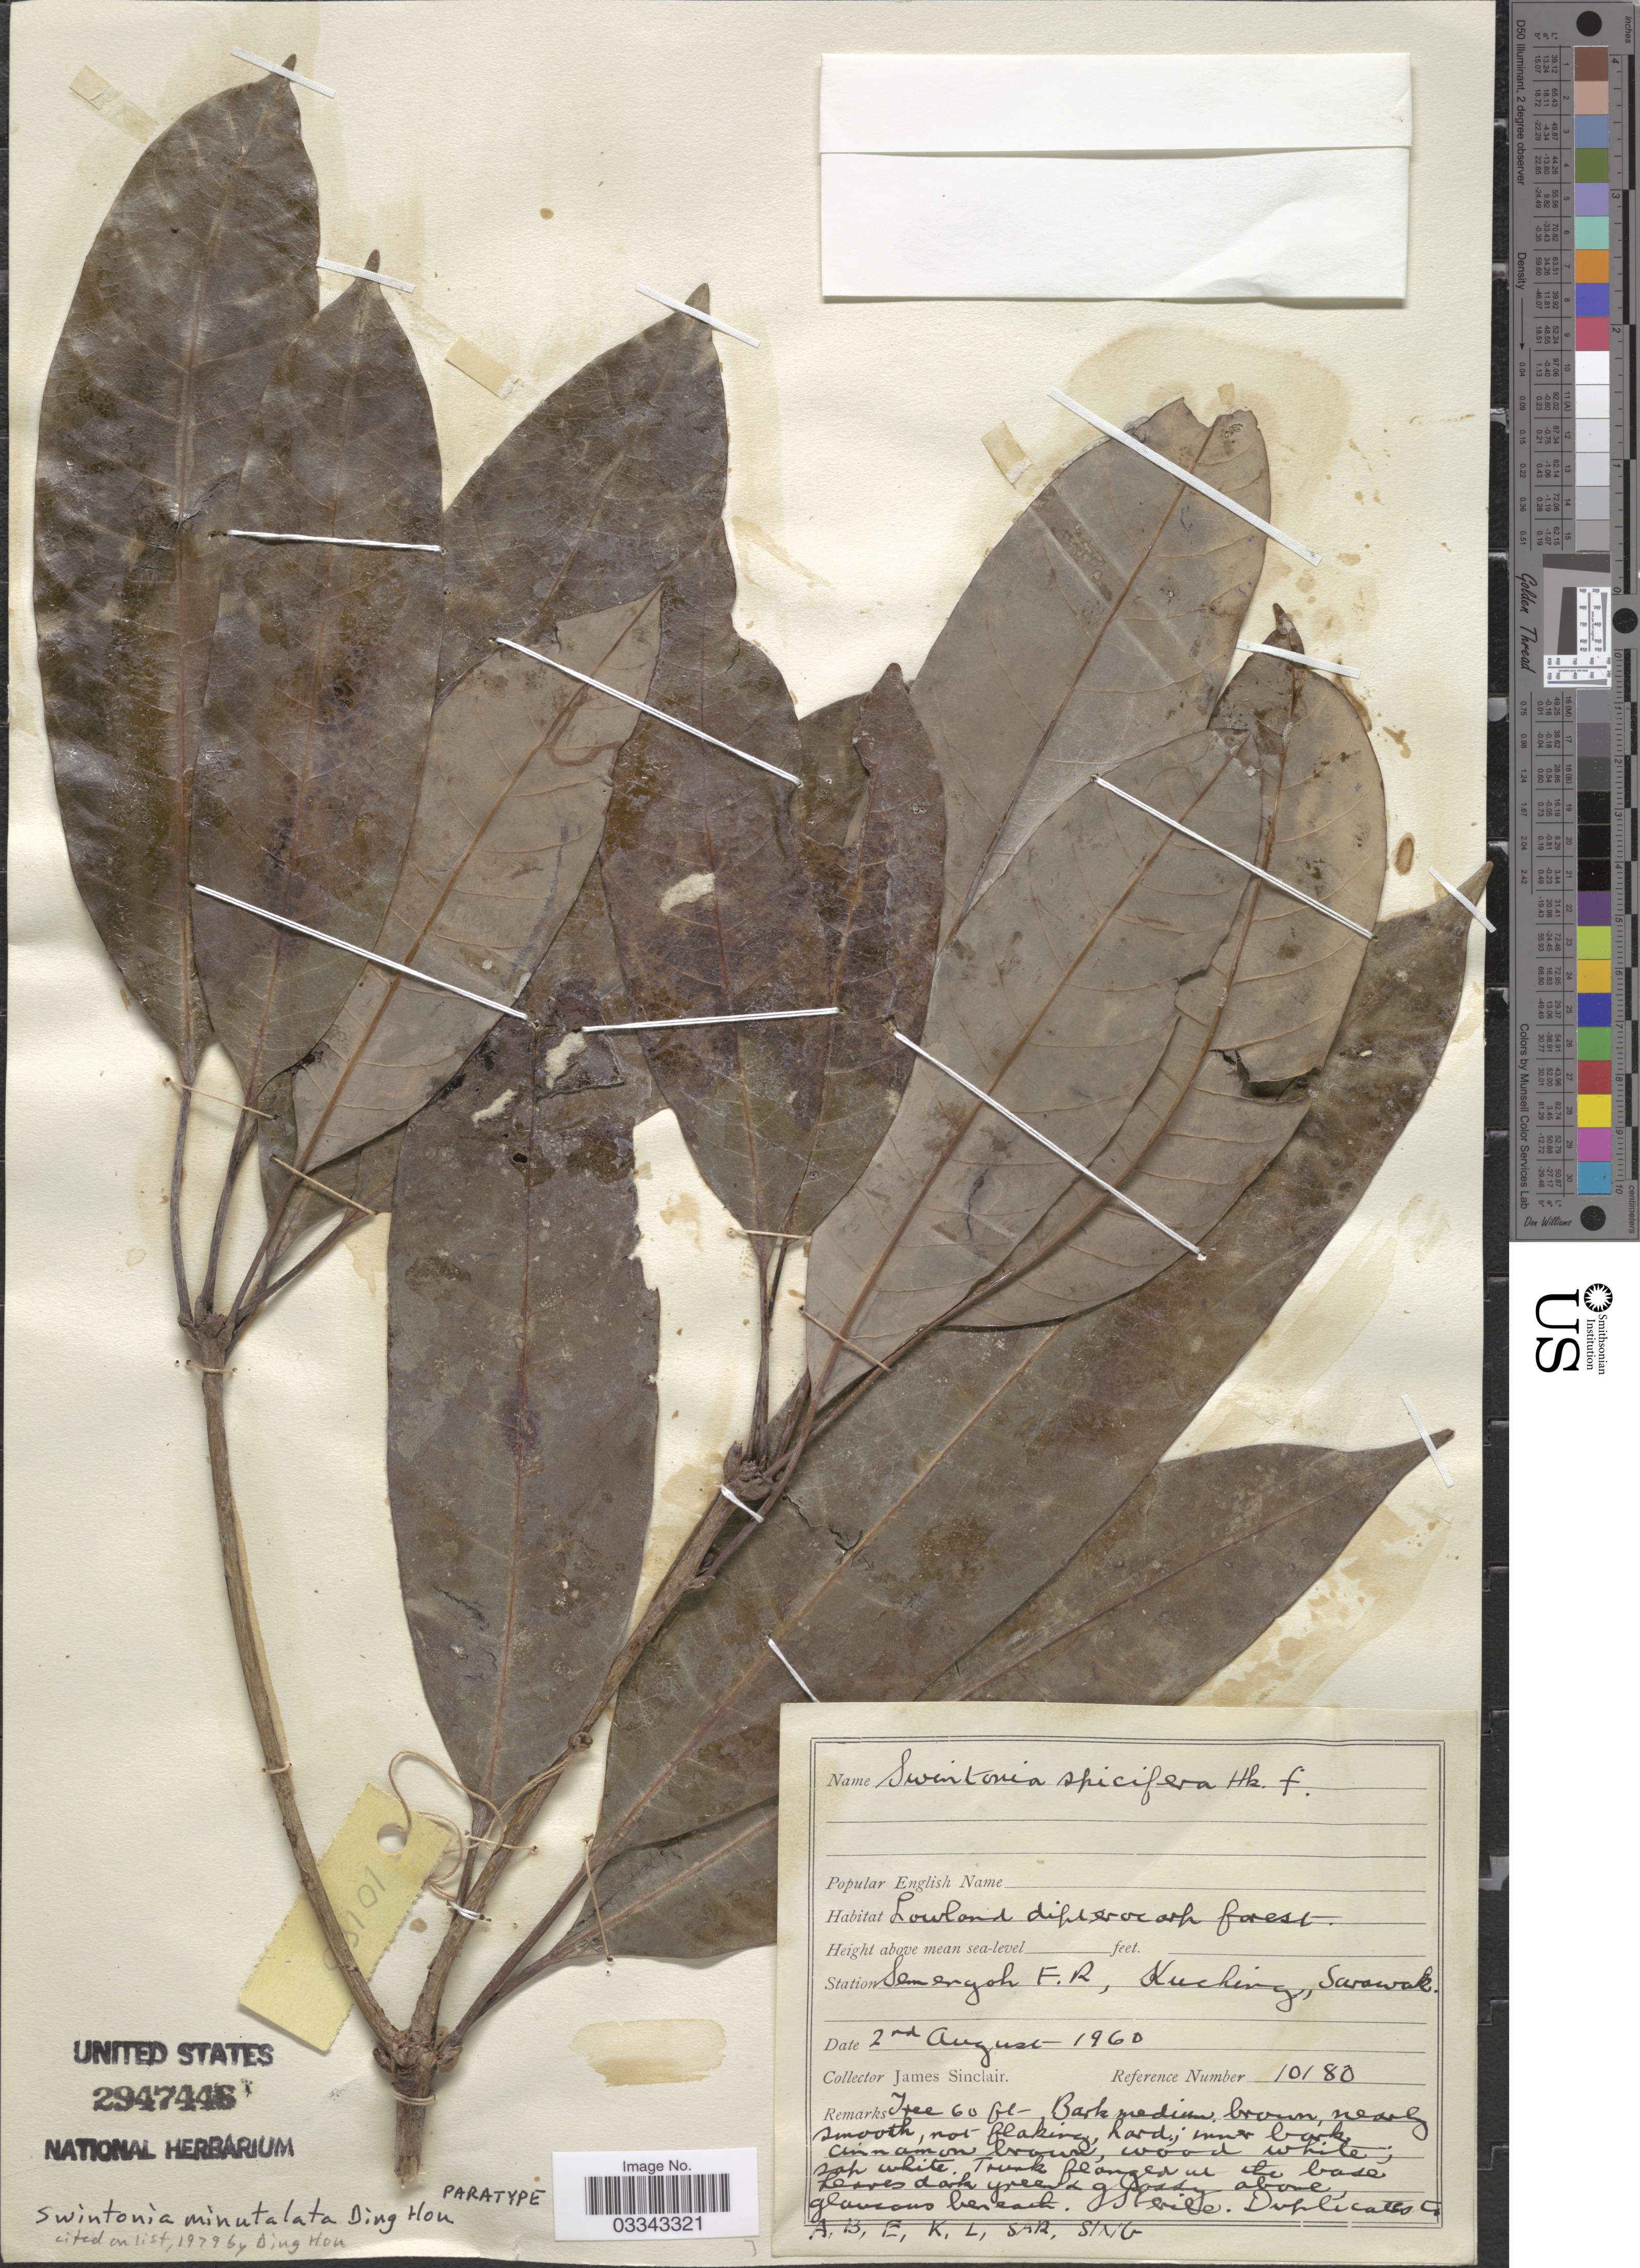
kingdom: Plantae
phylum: Tracheophyta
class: Magnoliopsida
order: Sapindales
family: Anacardiaceae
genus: Swintonia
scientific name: Swintonia minutalata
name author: Ding Hou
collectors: J. Sinclair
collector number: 10180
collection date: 1960-08-02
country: Malaysia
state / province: Sarawak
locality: Station Semengoh F.R., Kuching.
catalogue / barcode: US 2947446